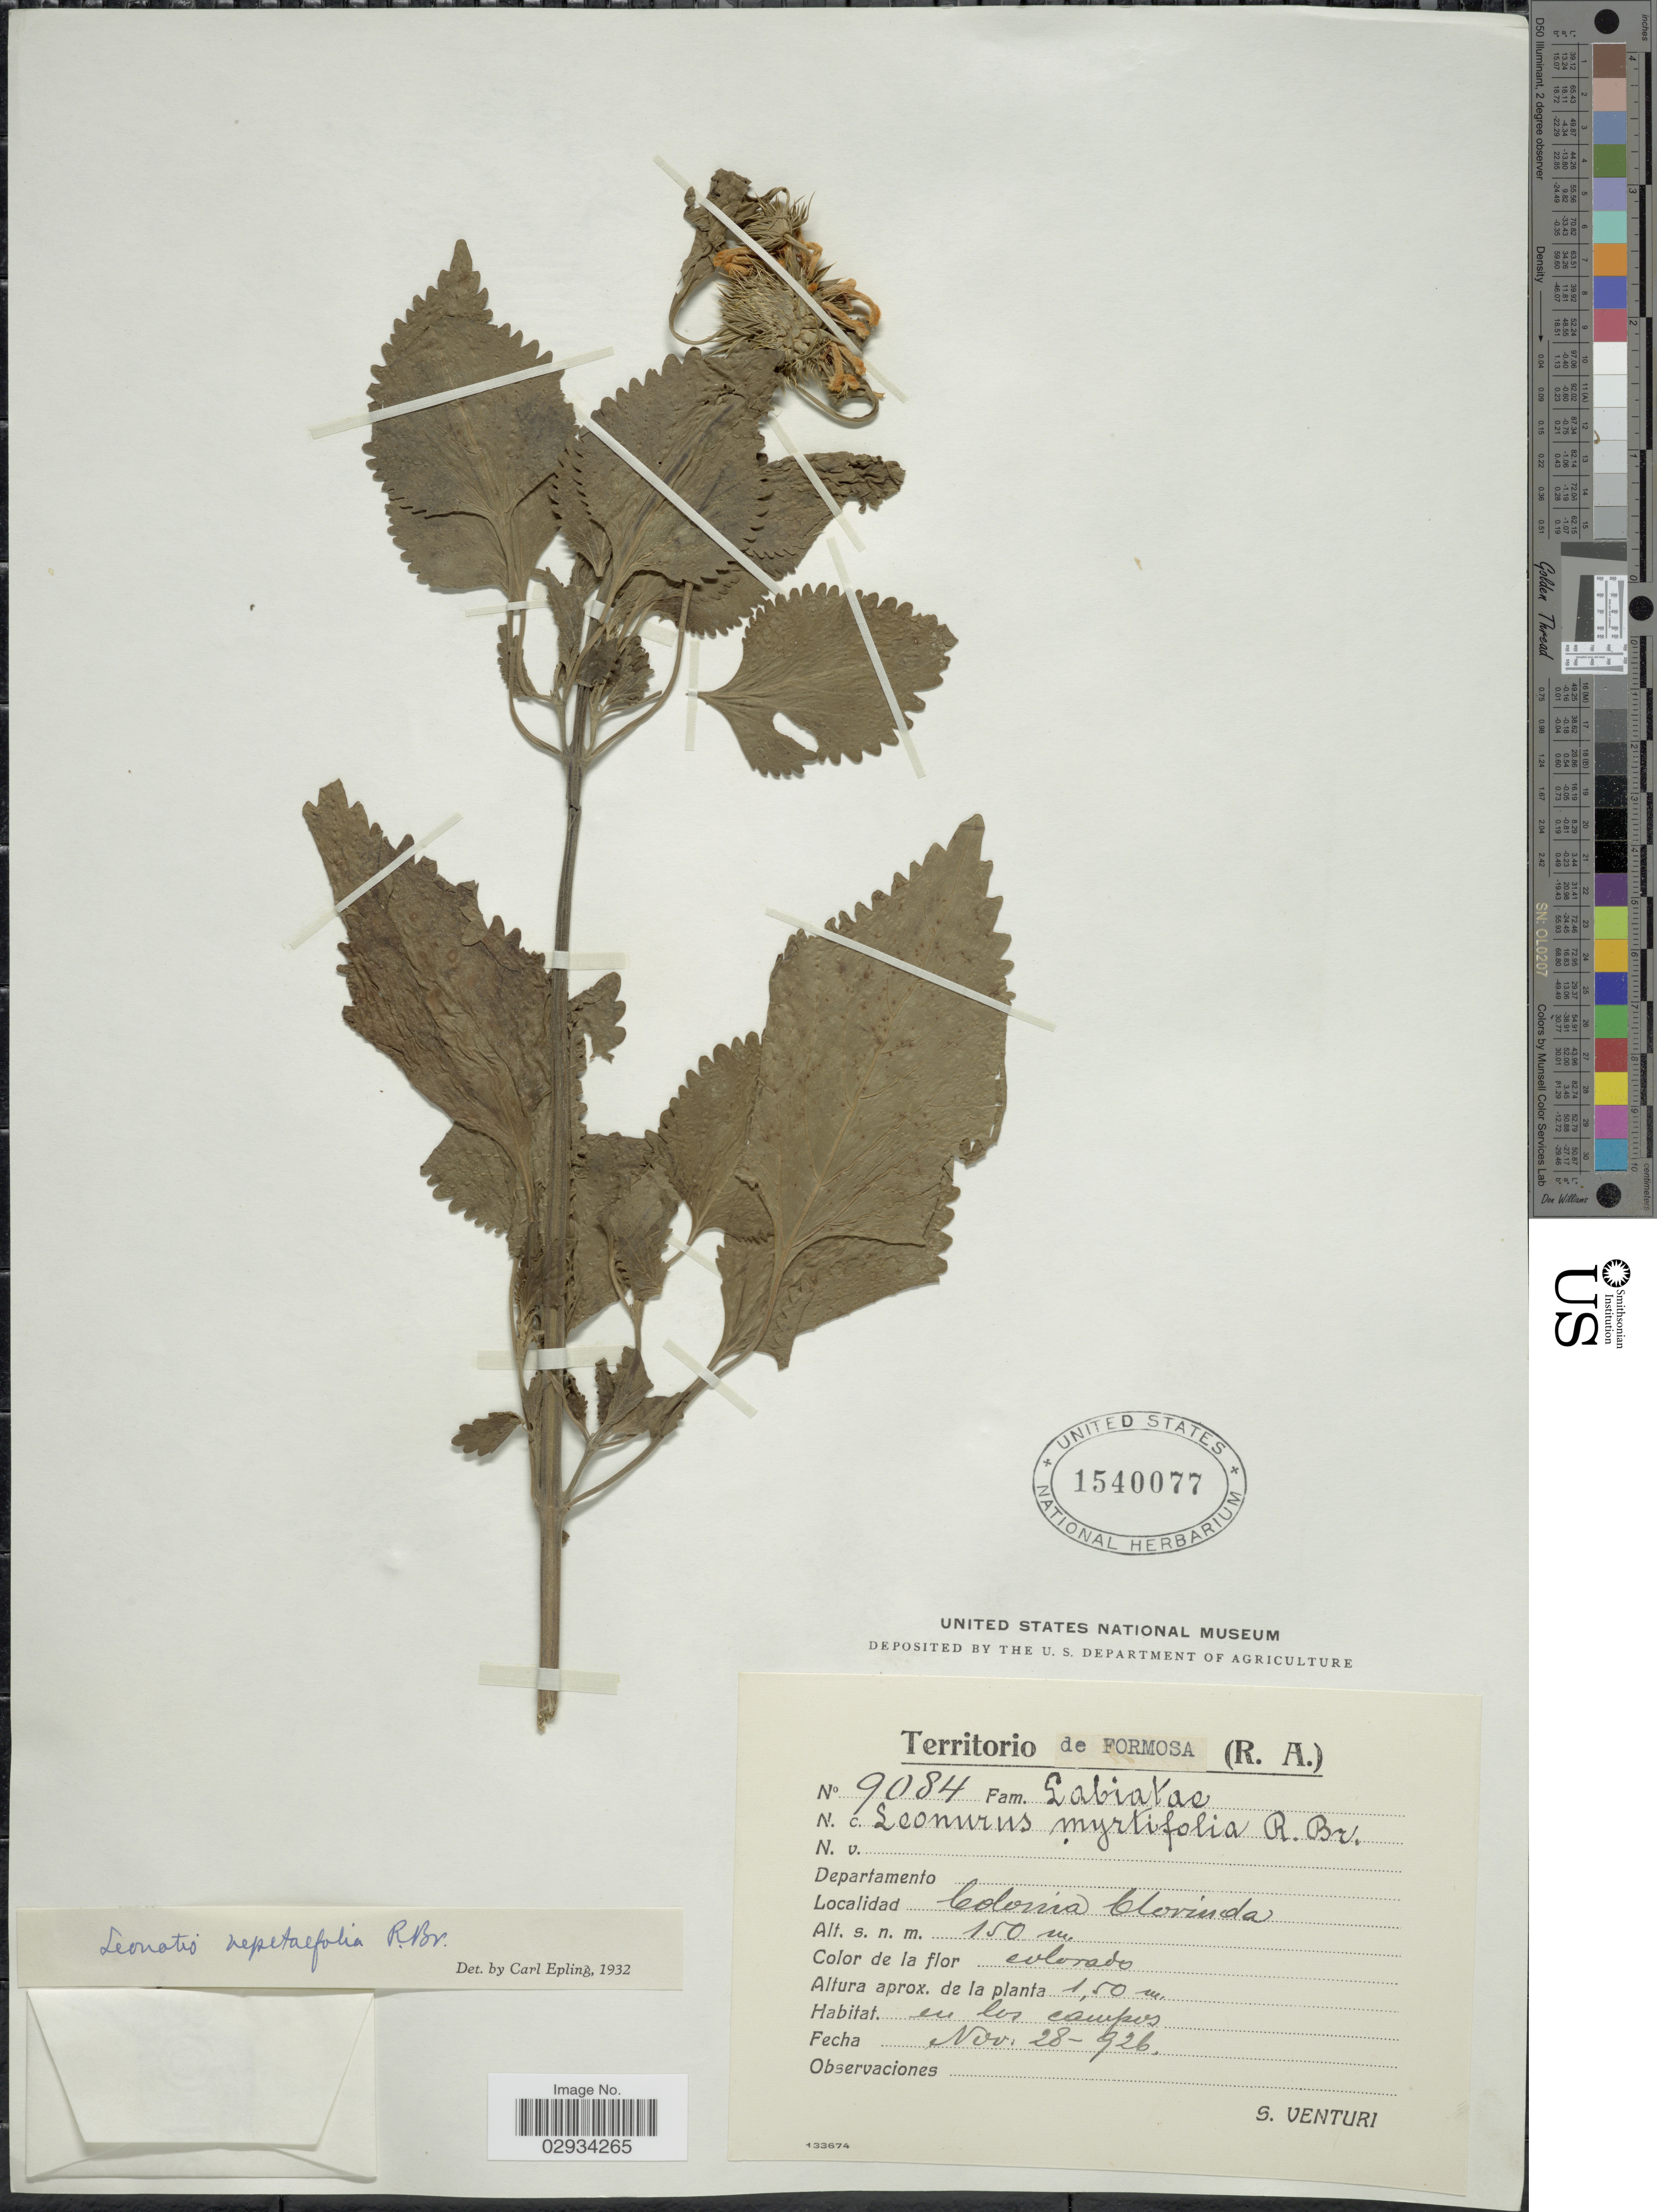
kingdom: Plantae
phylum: Tracheophyta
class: Magnoliopsida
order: Lamiales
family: Lamiaceae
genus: Leonotis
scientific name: Leonotis nepetifolia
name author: (L.) R. Br.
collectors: S. Venturi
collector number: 9084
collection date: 1926-11-28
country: Argentina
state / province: Formosa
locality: Territoio de Formosa (R.A.). Colonia Clovinda.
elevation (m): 150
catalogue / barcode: US 1540077